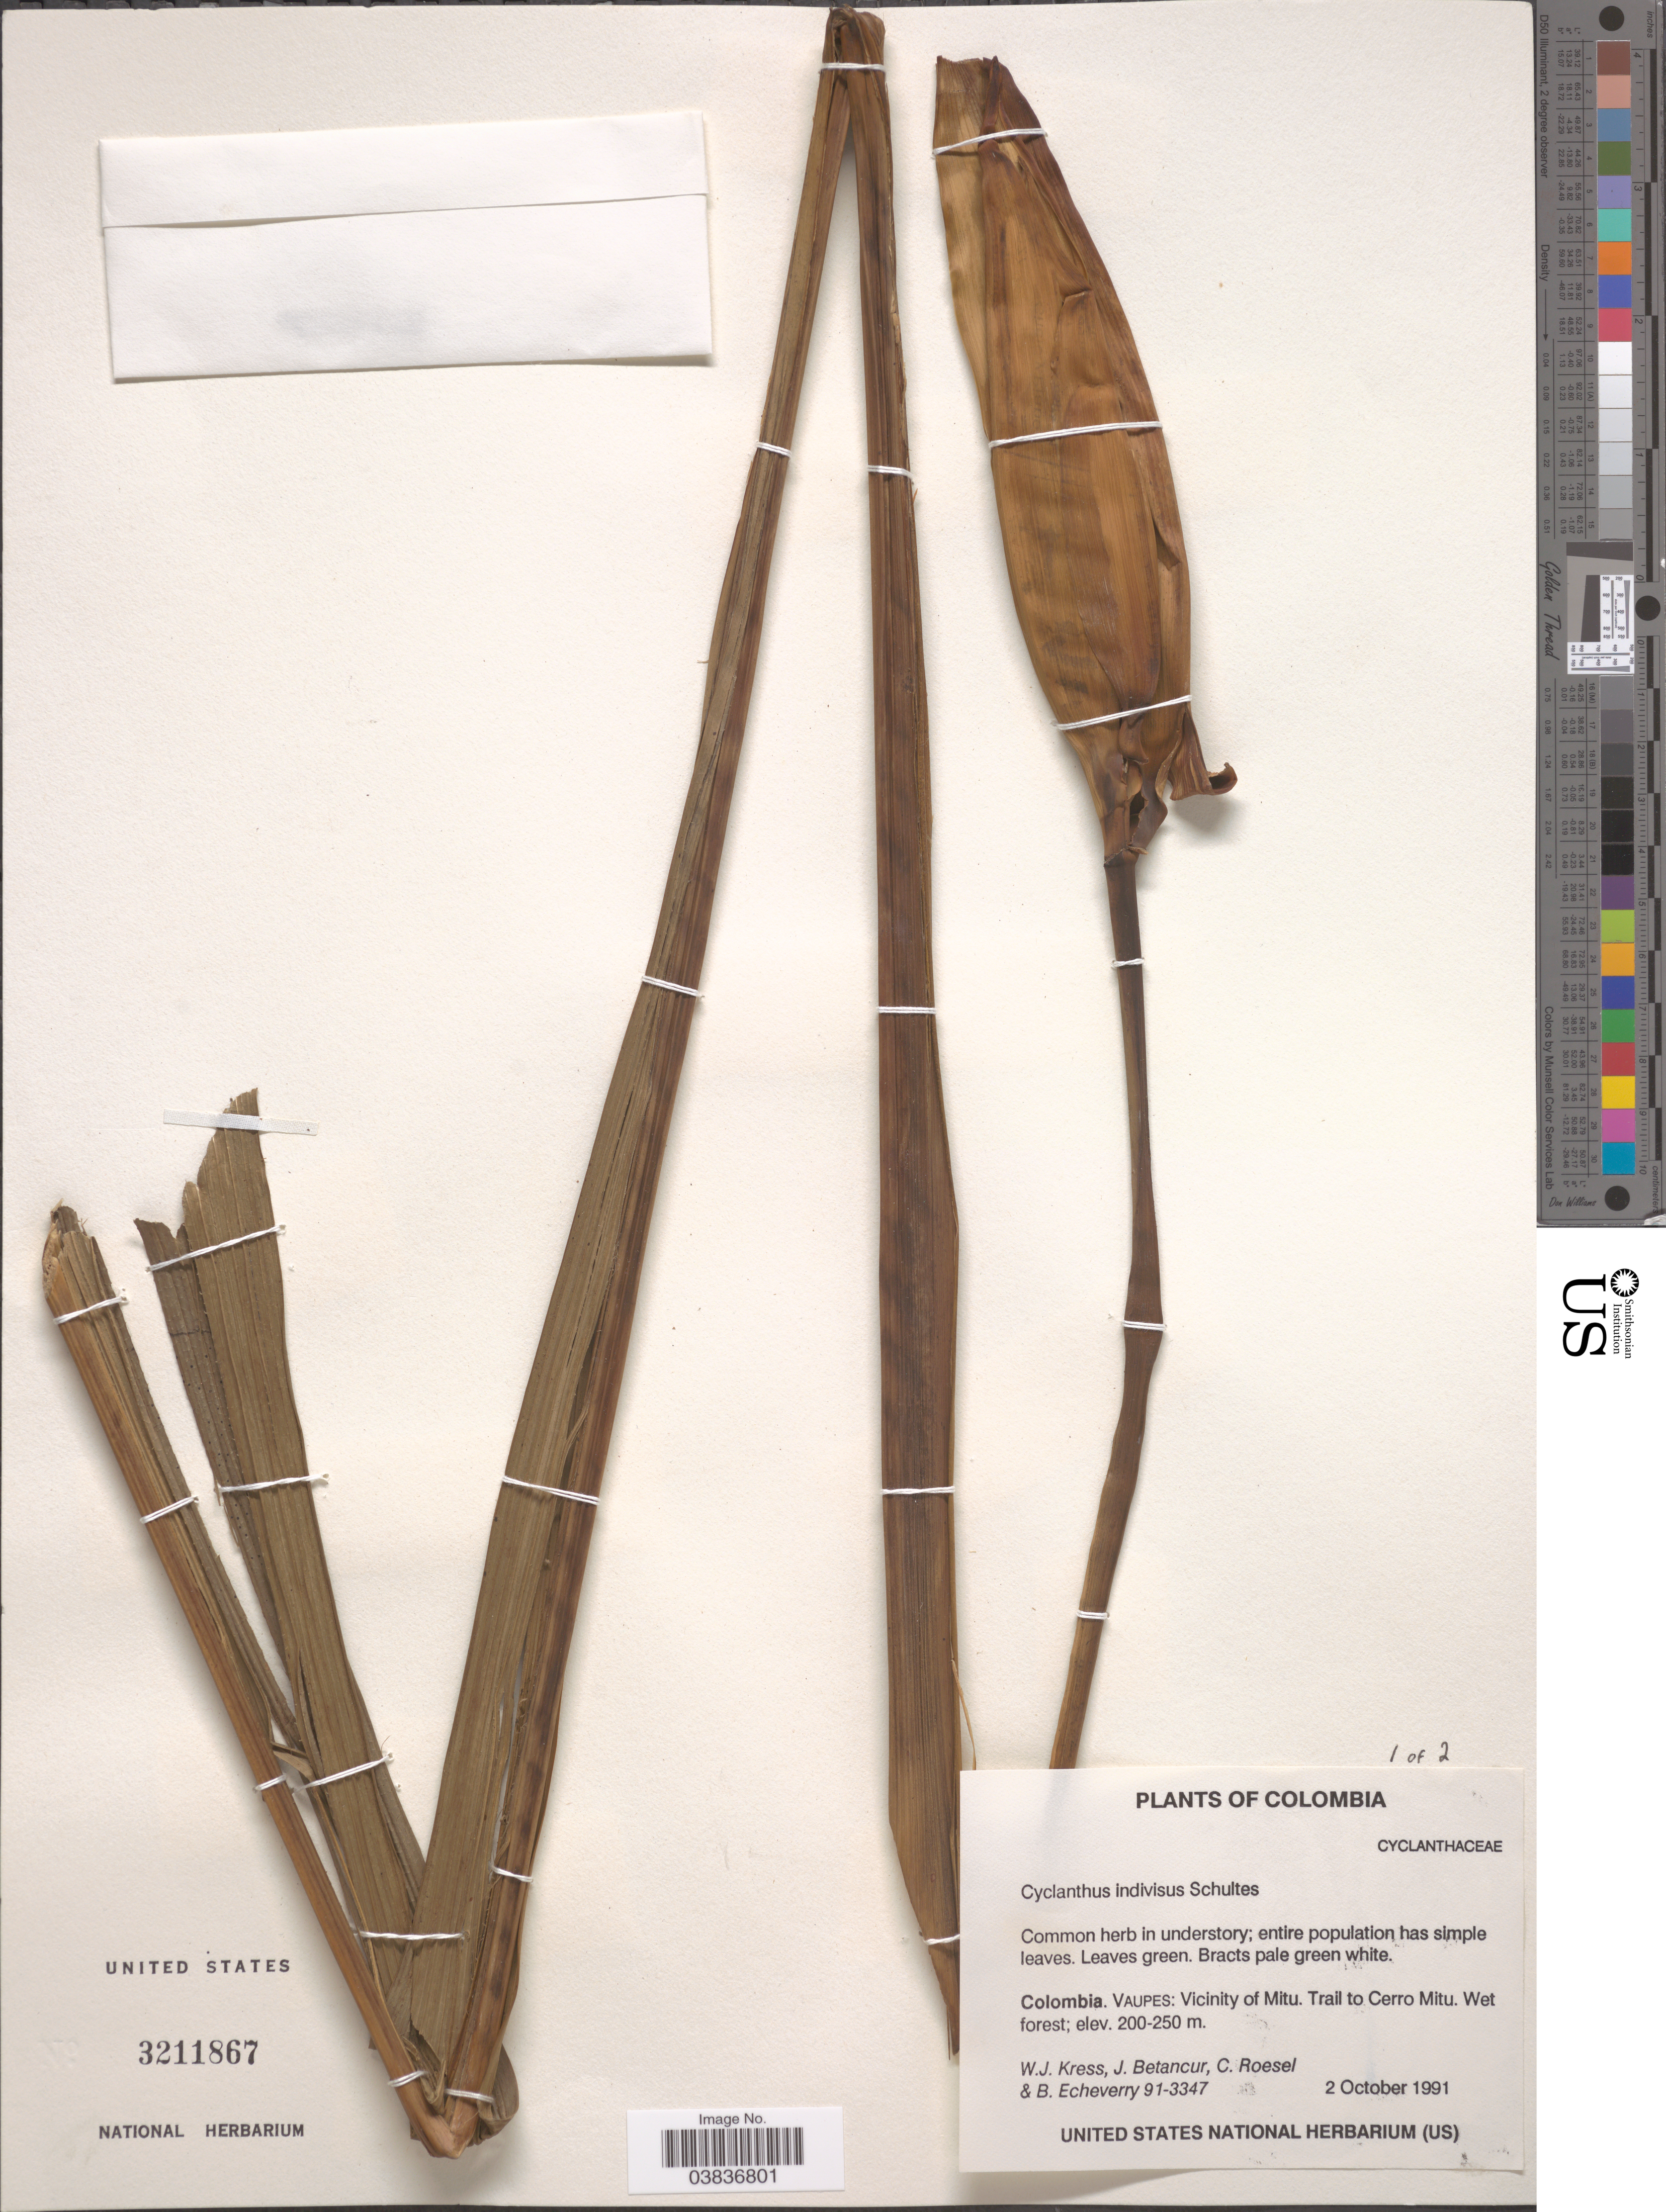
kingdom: Plantae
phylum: Tracheophyta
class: Liliopsida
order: Pandanales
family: Cyclanthaceae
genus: Cyclanthus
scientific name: Cyclanthus indivisus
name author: R.E. Schult.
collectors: W. J. Kress, J. Betancur, C. S. Roesel & B. Echeverry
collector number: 91-3347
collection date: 1991-10-02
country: Colombia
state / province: Vaupés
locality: Vicinity of Mitu. Trail to Cerro Mitu.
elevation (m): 200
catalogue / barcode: US 3211867